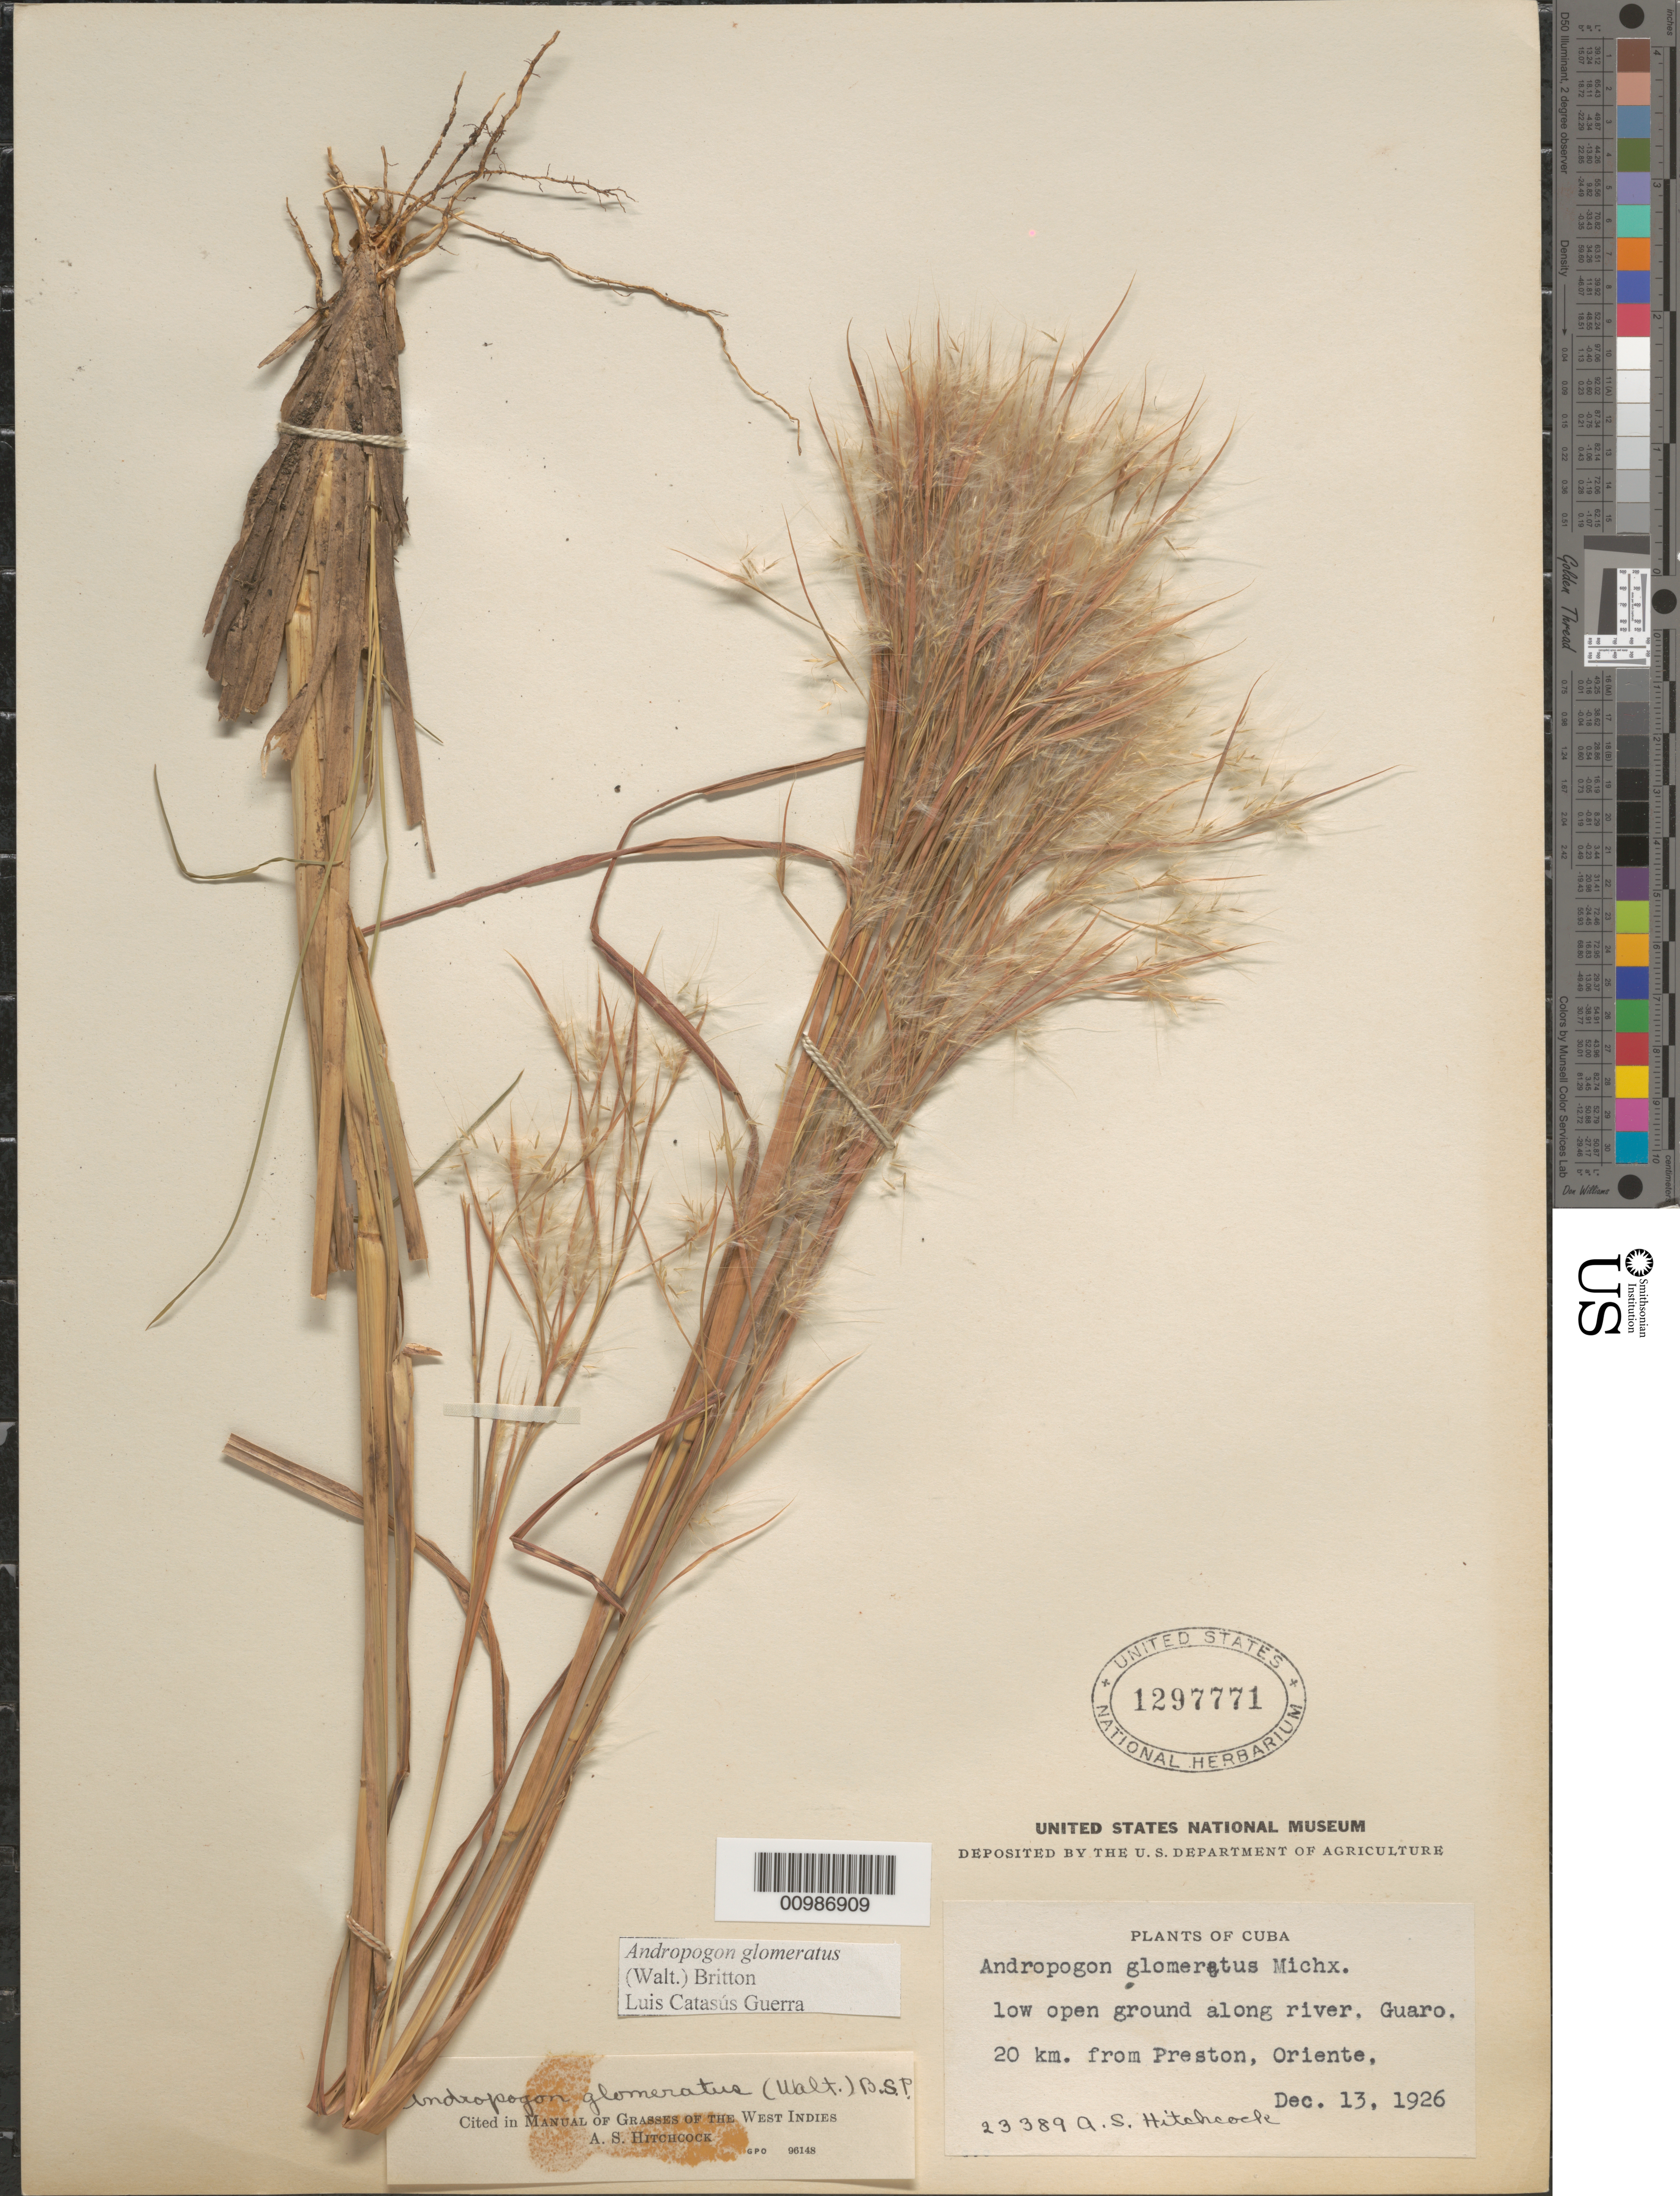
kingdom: Plantae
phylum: Tracheophyta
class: Liliopsida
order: Poales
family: Poaceae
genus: Andropogon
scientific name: Andropogon glomeratus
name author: (Walter) Britton, Stearns & Poggenb.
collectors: A. S. Hitchcock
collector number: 23389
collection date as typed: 13 Dec 1926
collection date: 1926-12-13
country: Cuba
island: Cuba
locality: Guaro, 20 km from Preston [Oriente]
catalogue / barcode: US 1297771